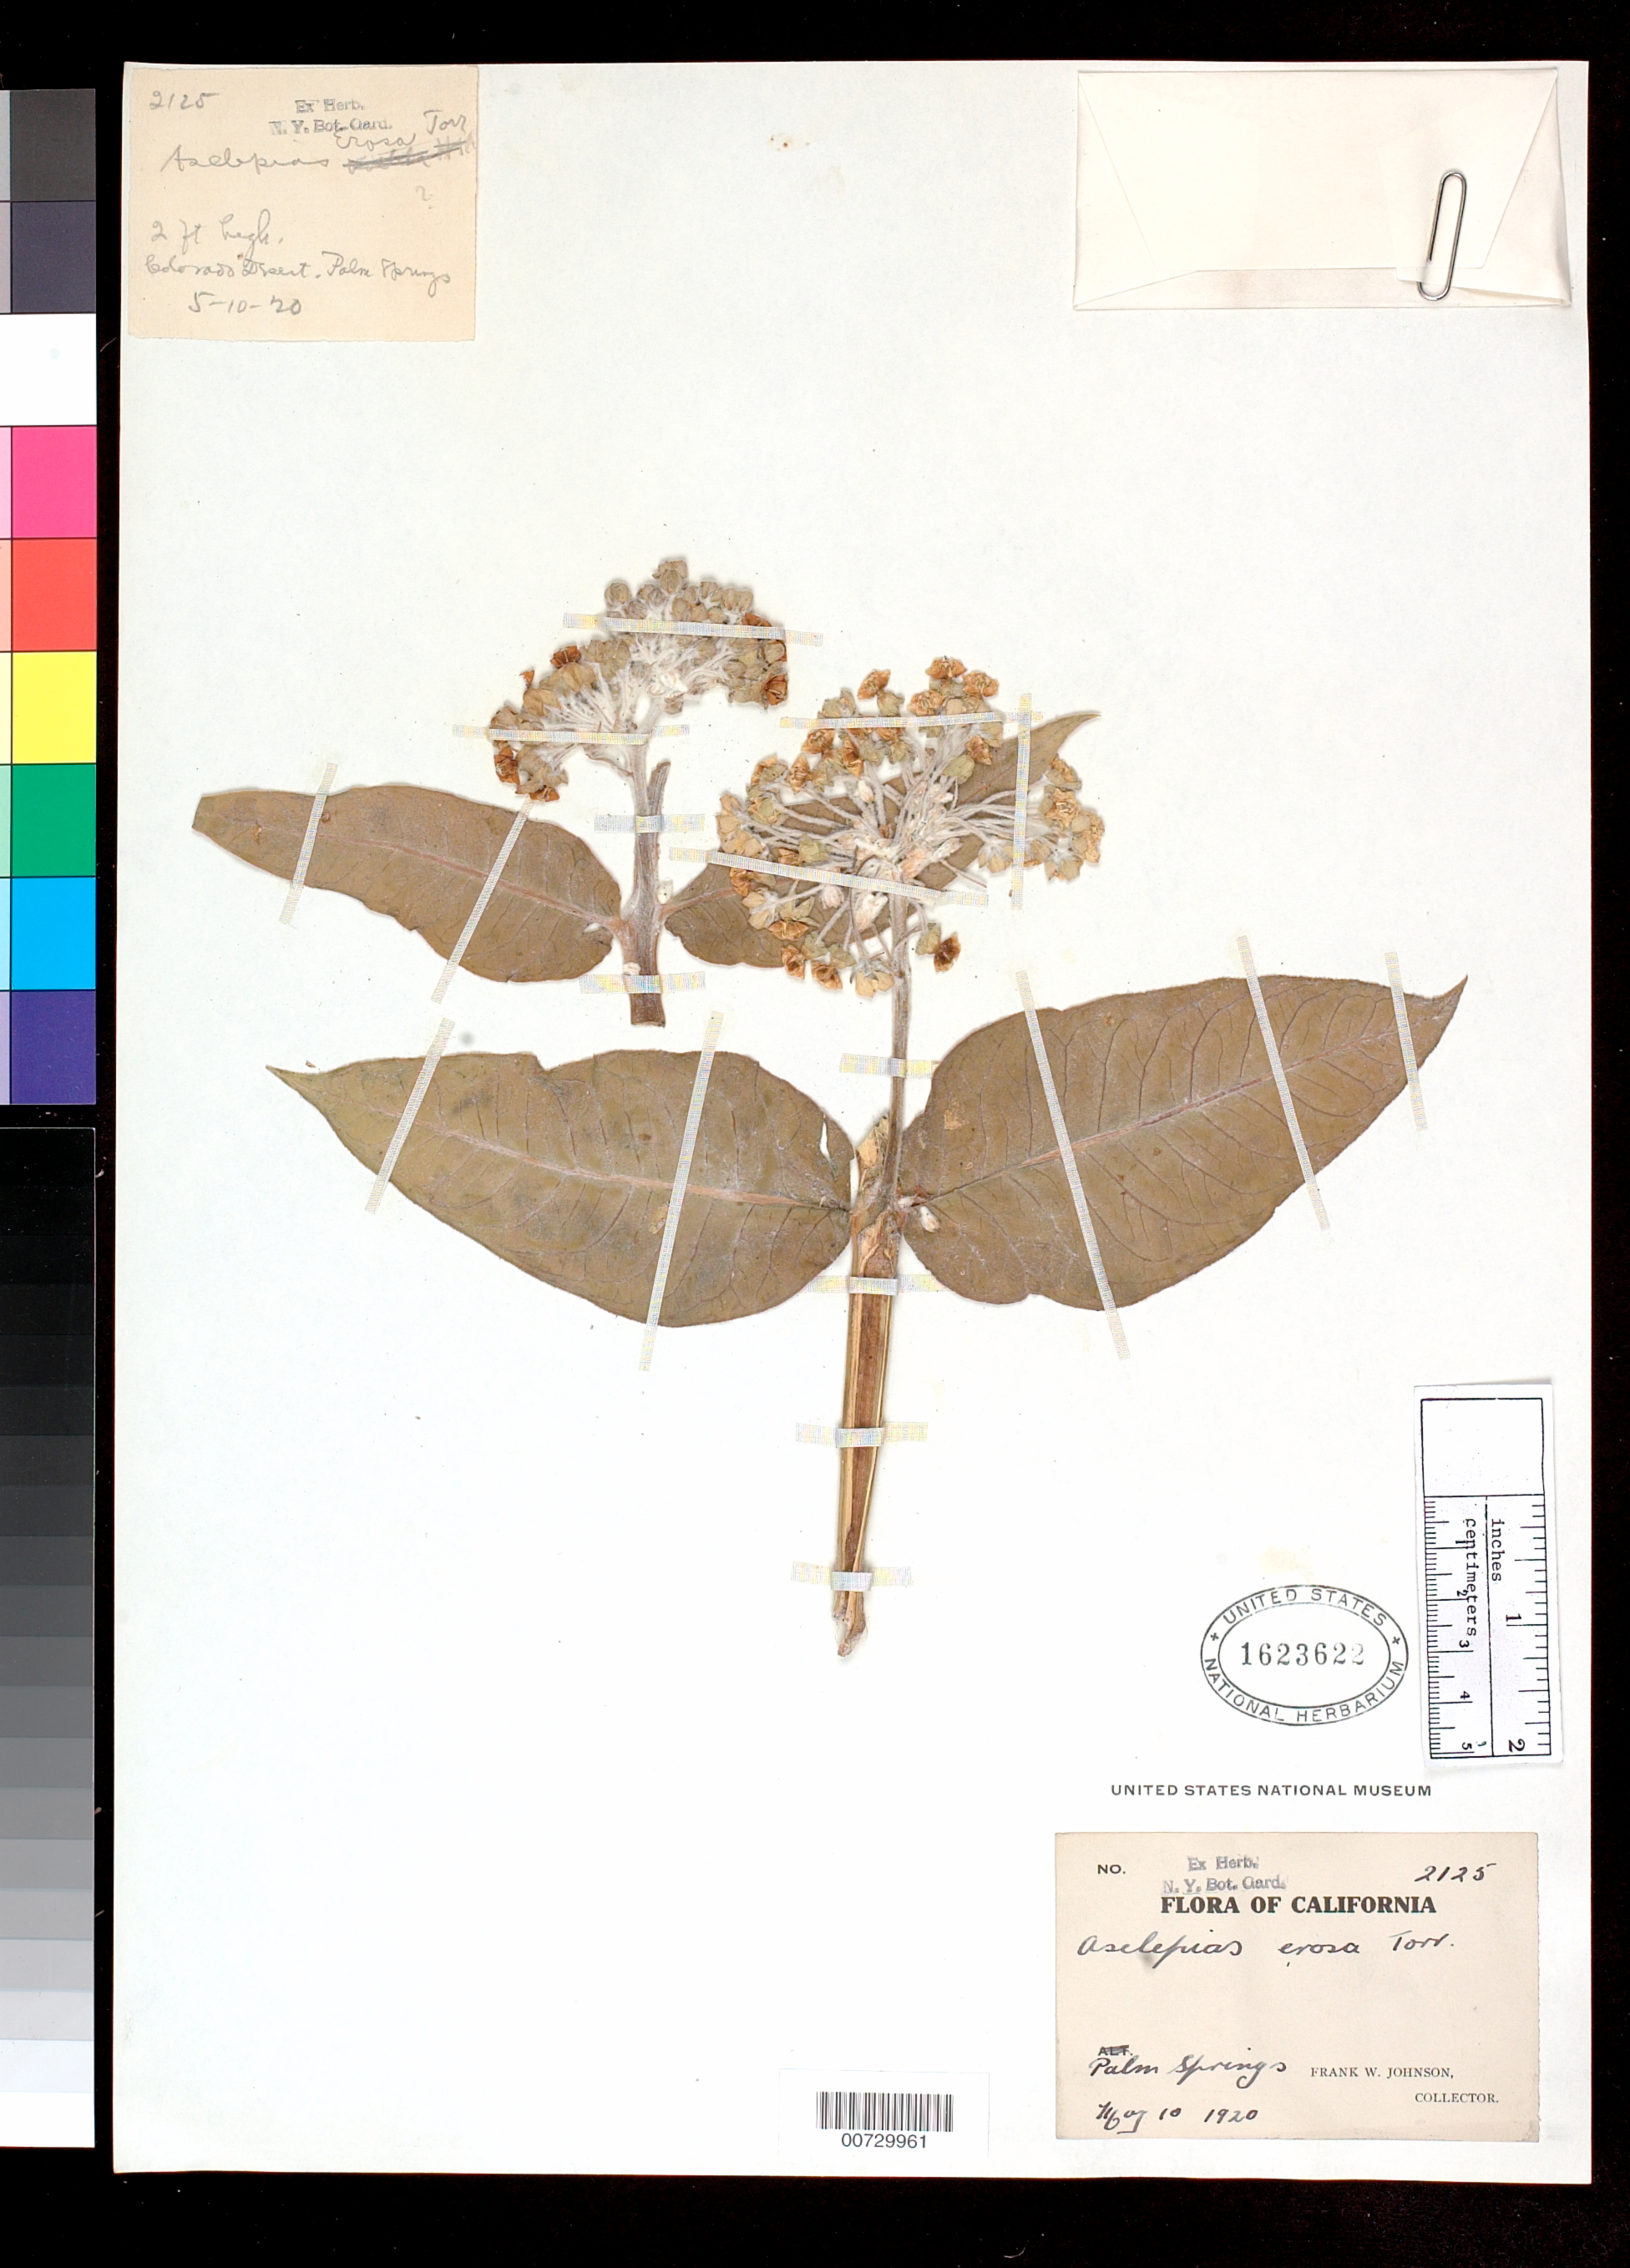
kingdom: Plantae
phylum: Tracheophyta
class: Magnoliopsida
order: Gentianales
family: Apocynaceae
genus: Asclepias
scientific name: Asclepias erosa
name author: Torr.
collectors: F. W. Johnson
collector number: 2125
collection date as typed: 10 May 1920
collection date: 1920-05-10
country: United States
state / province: California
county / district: Riverside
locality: Palm Springs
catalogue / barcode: US 1623622